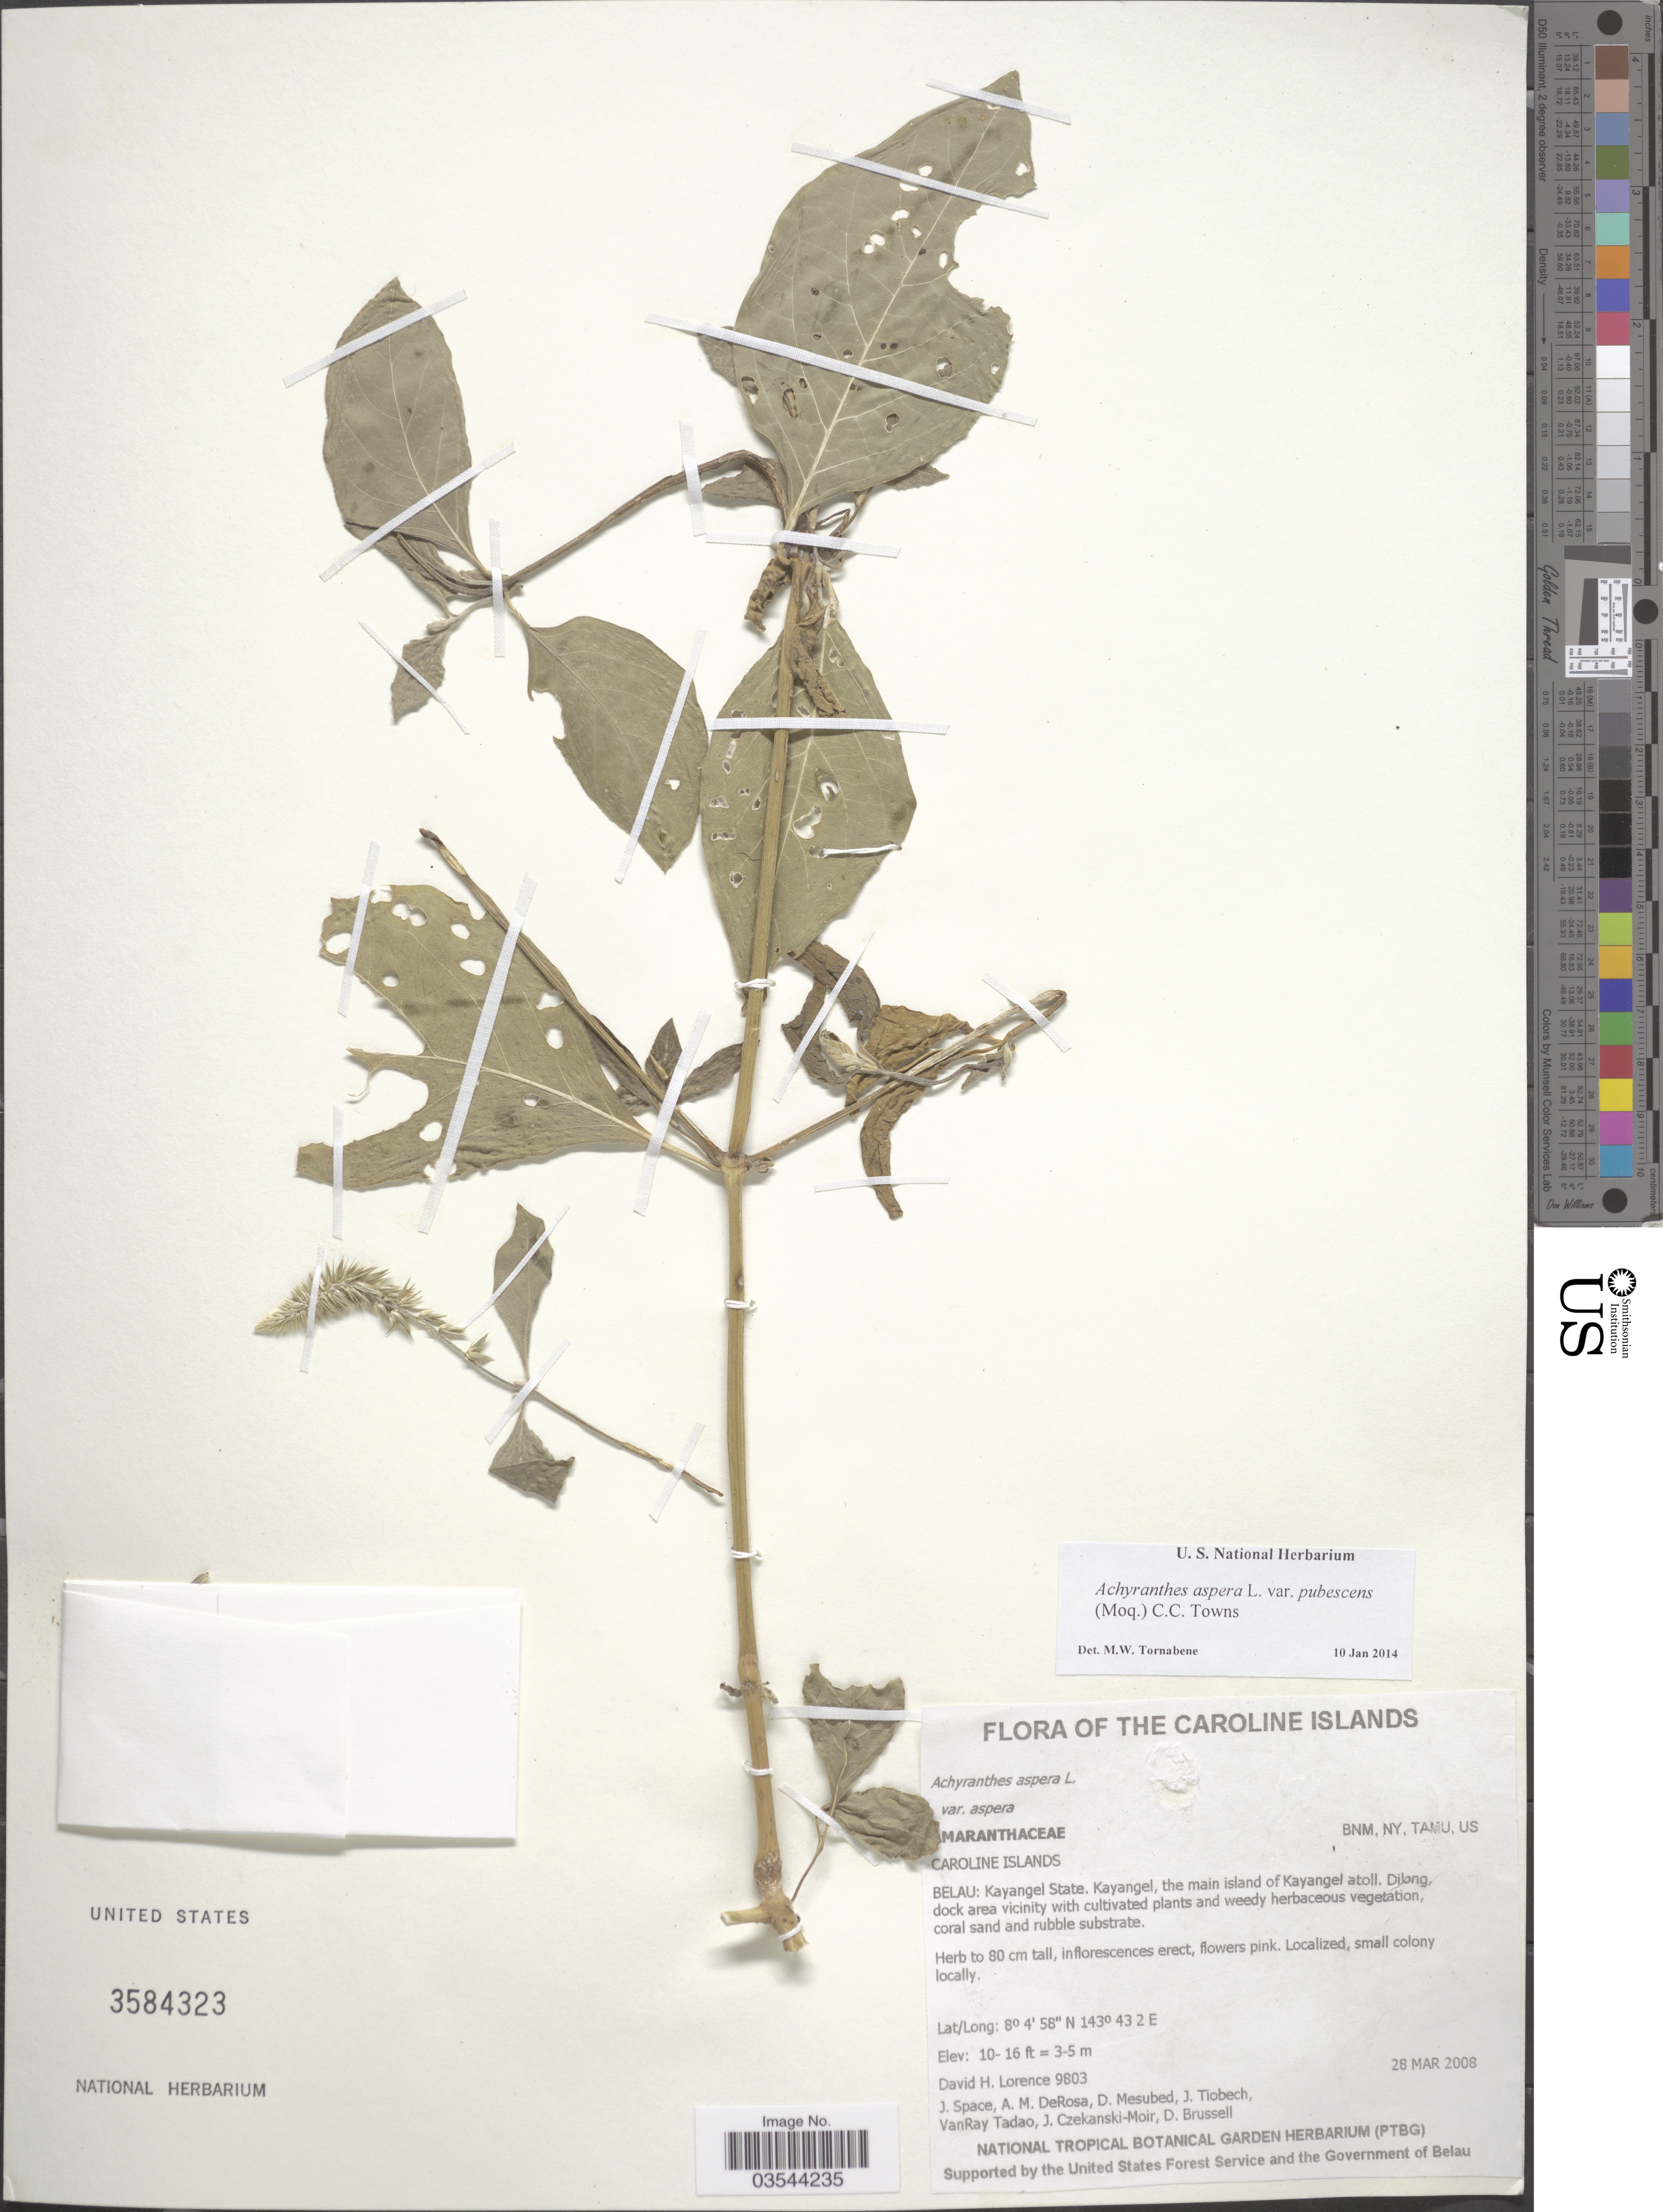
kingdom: Plantae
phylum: Tracheophyta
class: Magnoliopsida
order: Caryophyllales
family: Amaranthaceae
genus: Achyranthes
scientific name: Achyranthes aspera var. pubescens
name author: (Moq.) M. Gómez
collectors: D. Lorence, J. Space, A. DeRosa, D. Mesubed & et al.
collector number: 9803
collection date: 2008-03-28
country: Palau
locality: The Caroline Islands. Belau: Kayangel State. Kayangel, the main island of Kayangel atoll. Dilong, dock area vicinity.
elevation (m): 3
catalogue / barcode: US 3584323